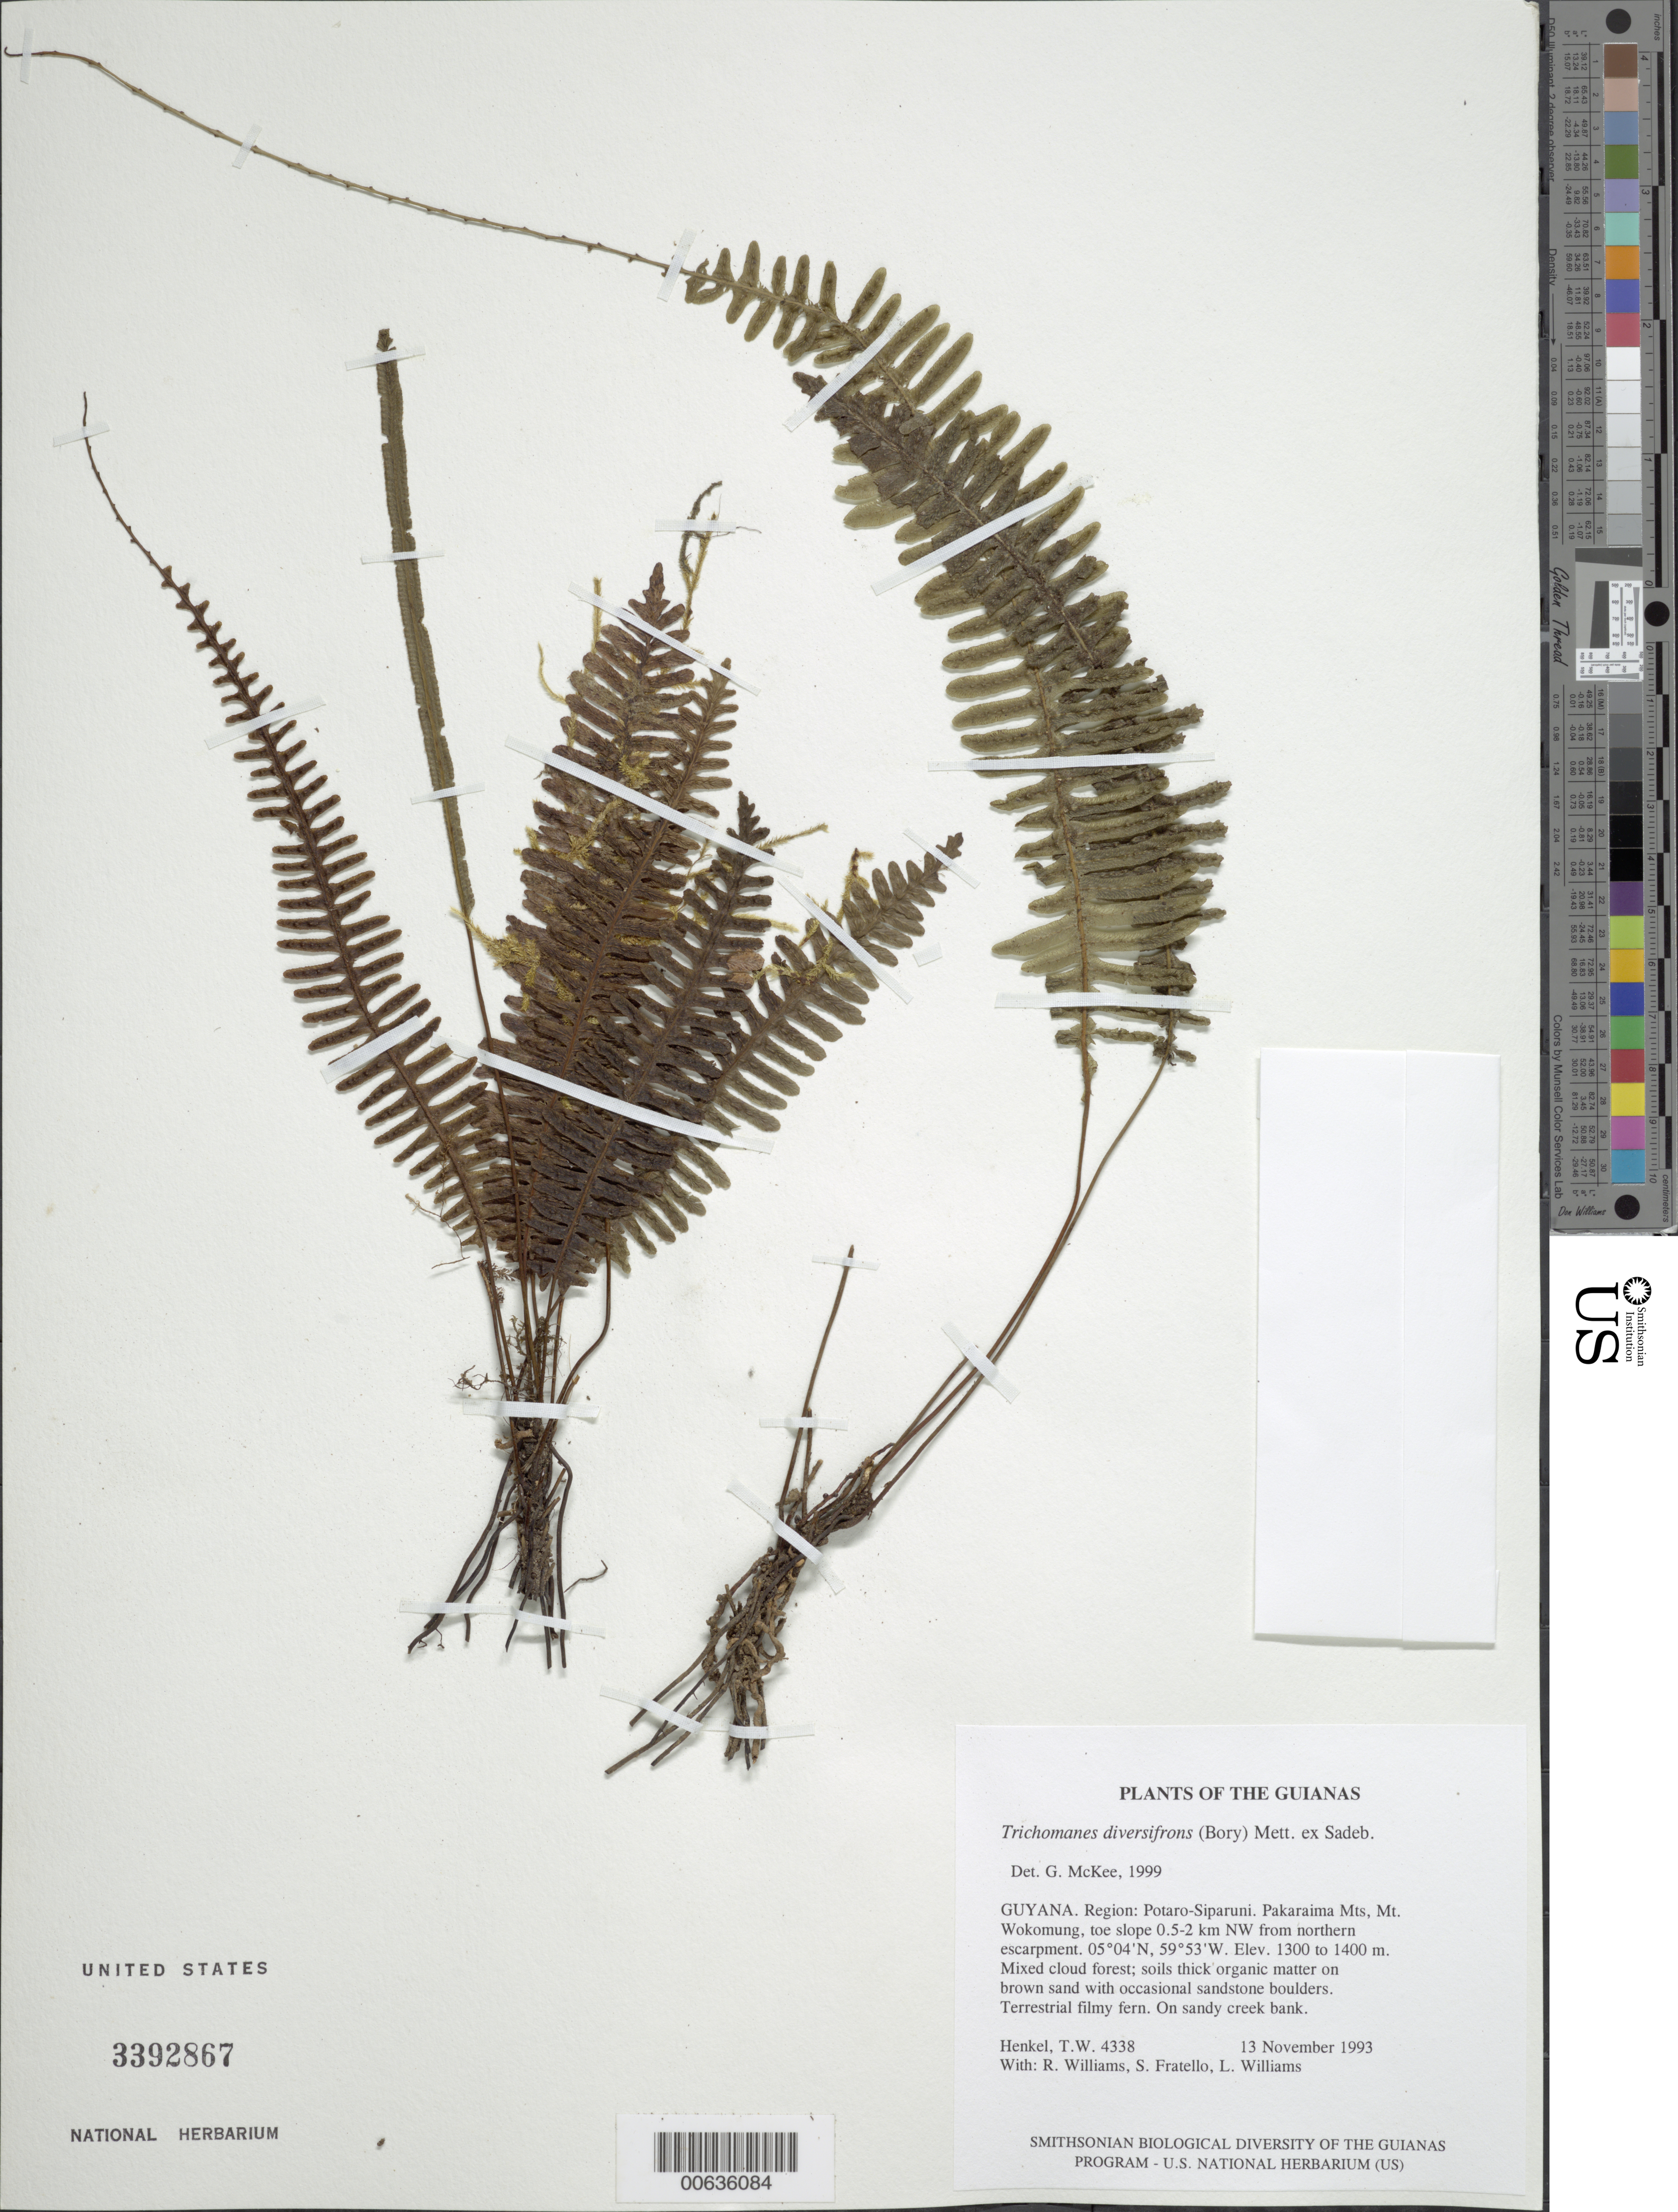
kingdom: Plantae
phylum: Tracheophyta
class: Polypodiopsida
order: Hymenophyllales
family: Hymenophyllaceae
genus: Trichomanes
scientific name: Trichomanes diversifrons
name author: (Bory) Mett. ex Sadeb.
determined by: McKee, G. S., (US), NMNH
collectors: T. Henkel, R. Williams, S. Fratello & L. Williams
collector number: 4338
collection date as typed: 13 November 1993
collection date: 1993-11-13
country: Guyana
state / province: Potaro-Siparuni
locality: Pakaraima Mts, Mt. Wokomung, toe slope 0.5-2 km NW from northern escarpment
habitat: Mixed cloud forest; soils thick organic matter on brown sand with occasional sandstone boulders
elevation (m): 1300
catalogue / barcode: US 3392867